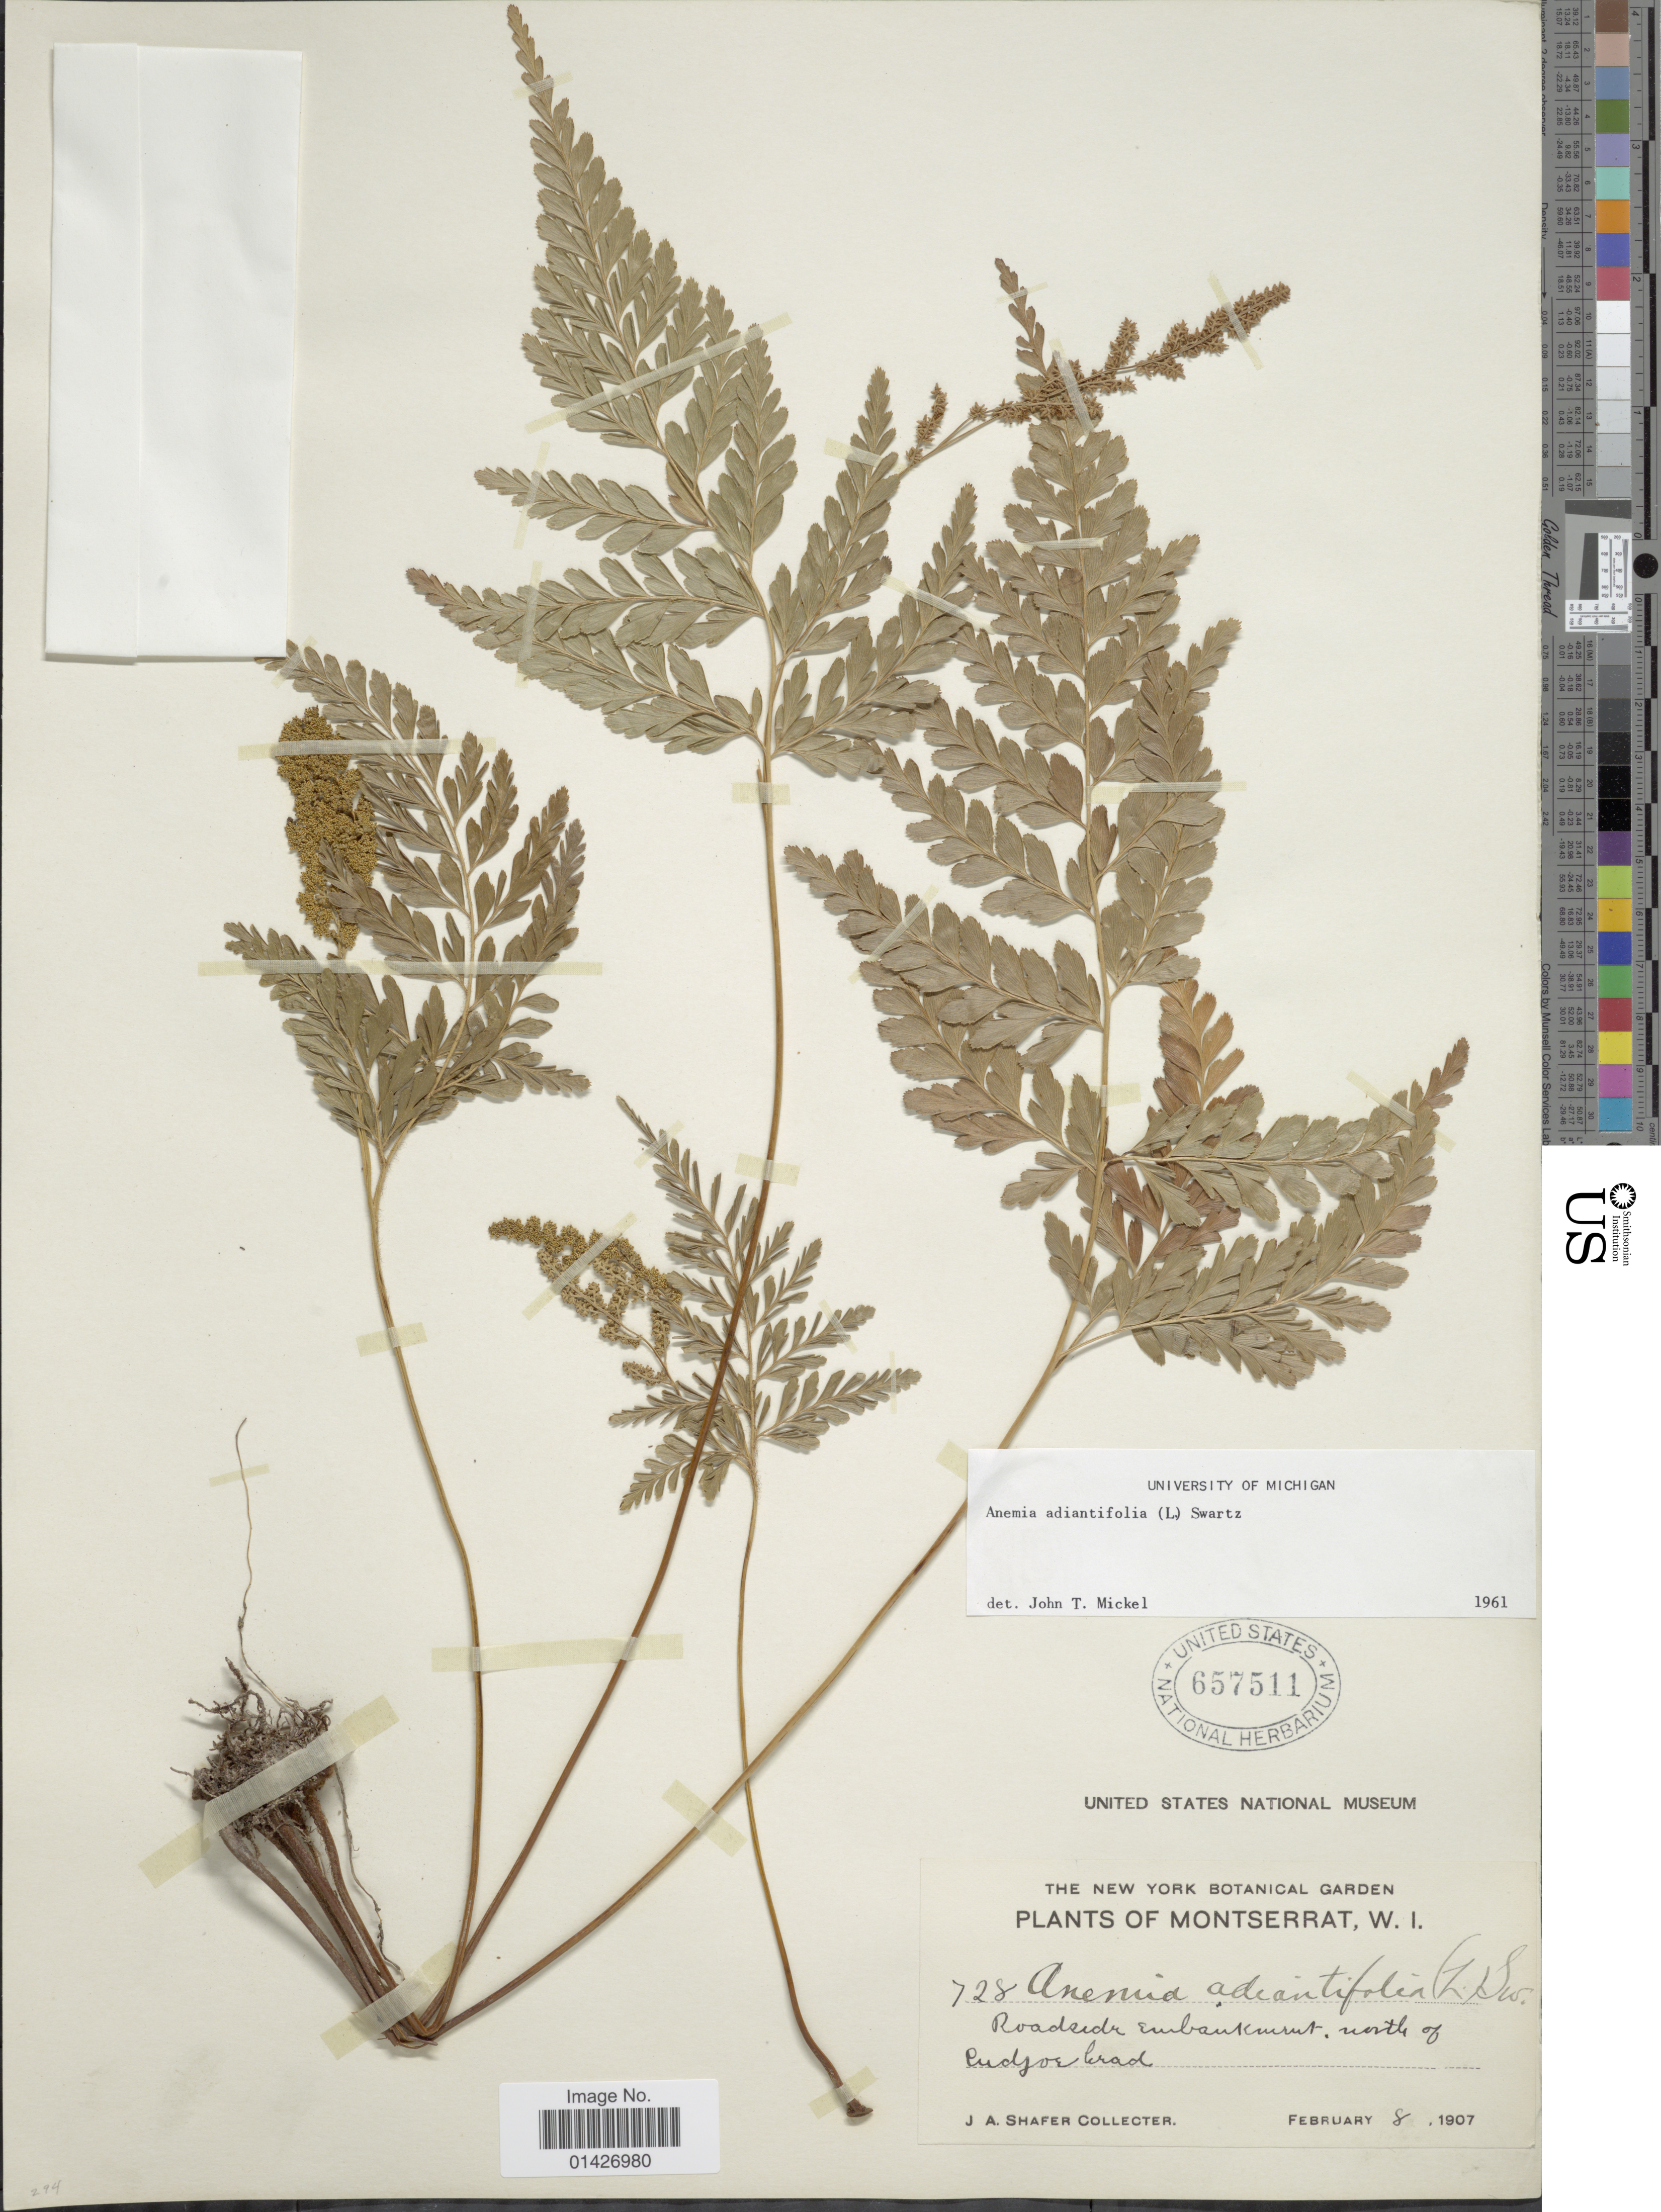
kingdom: Plantae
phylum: Tracheophyta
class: Polypodiopsida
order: Schizaeales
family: Anemiaceae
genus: Anemia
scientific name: Anemia adiantifolia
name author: (L.) Sw.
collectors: J. A. Shafer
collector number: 728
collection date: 1907-02-08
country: Montserrat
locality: Roadside embankment, north of Cudjoe Head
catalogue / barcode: US 657511